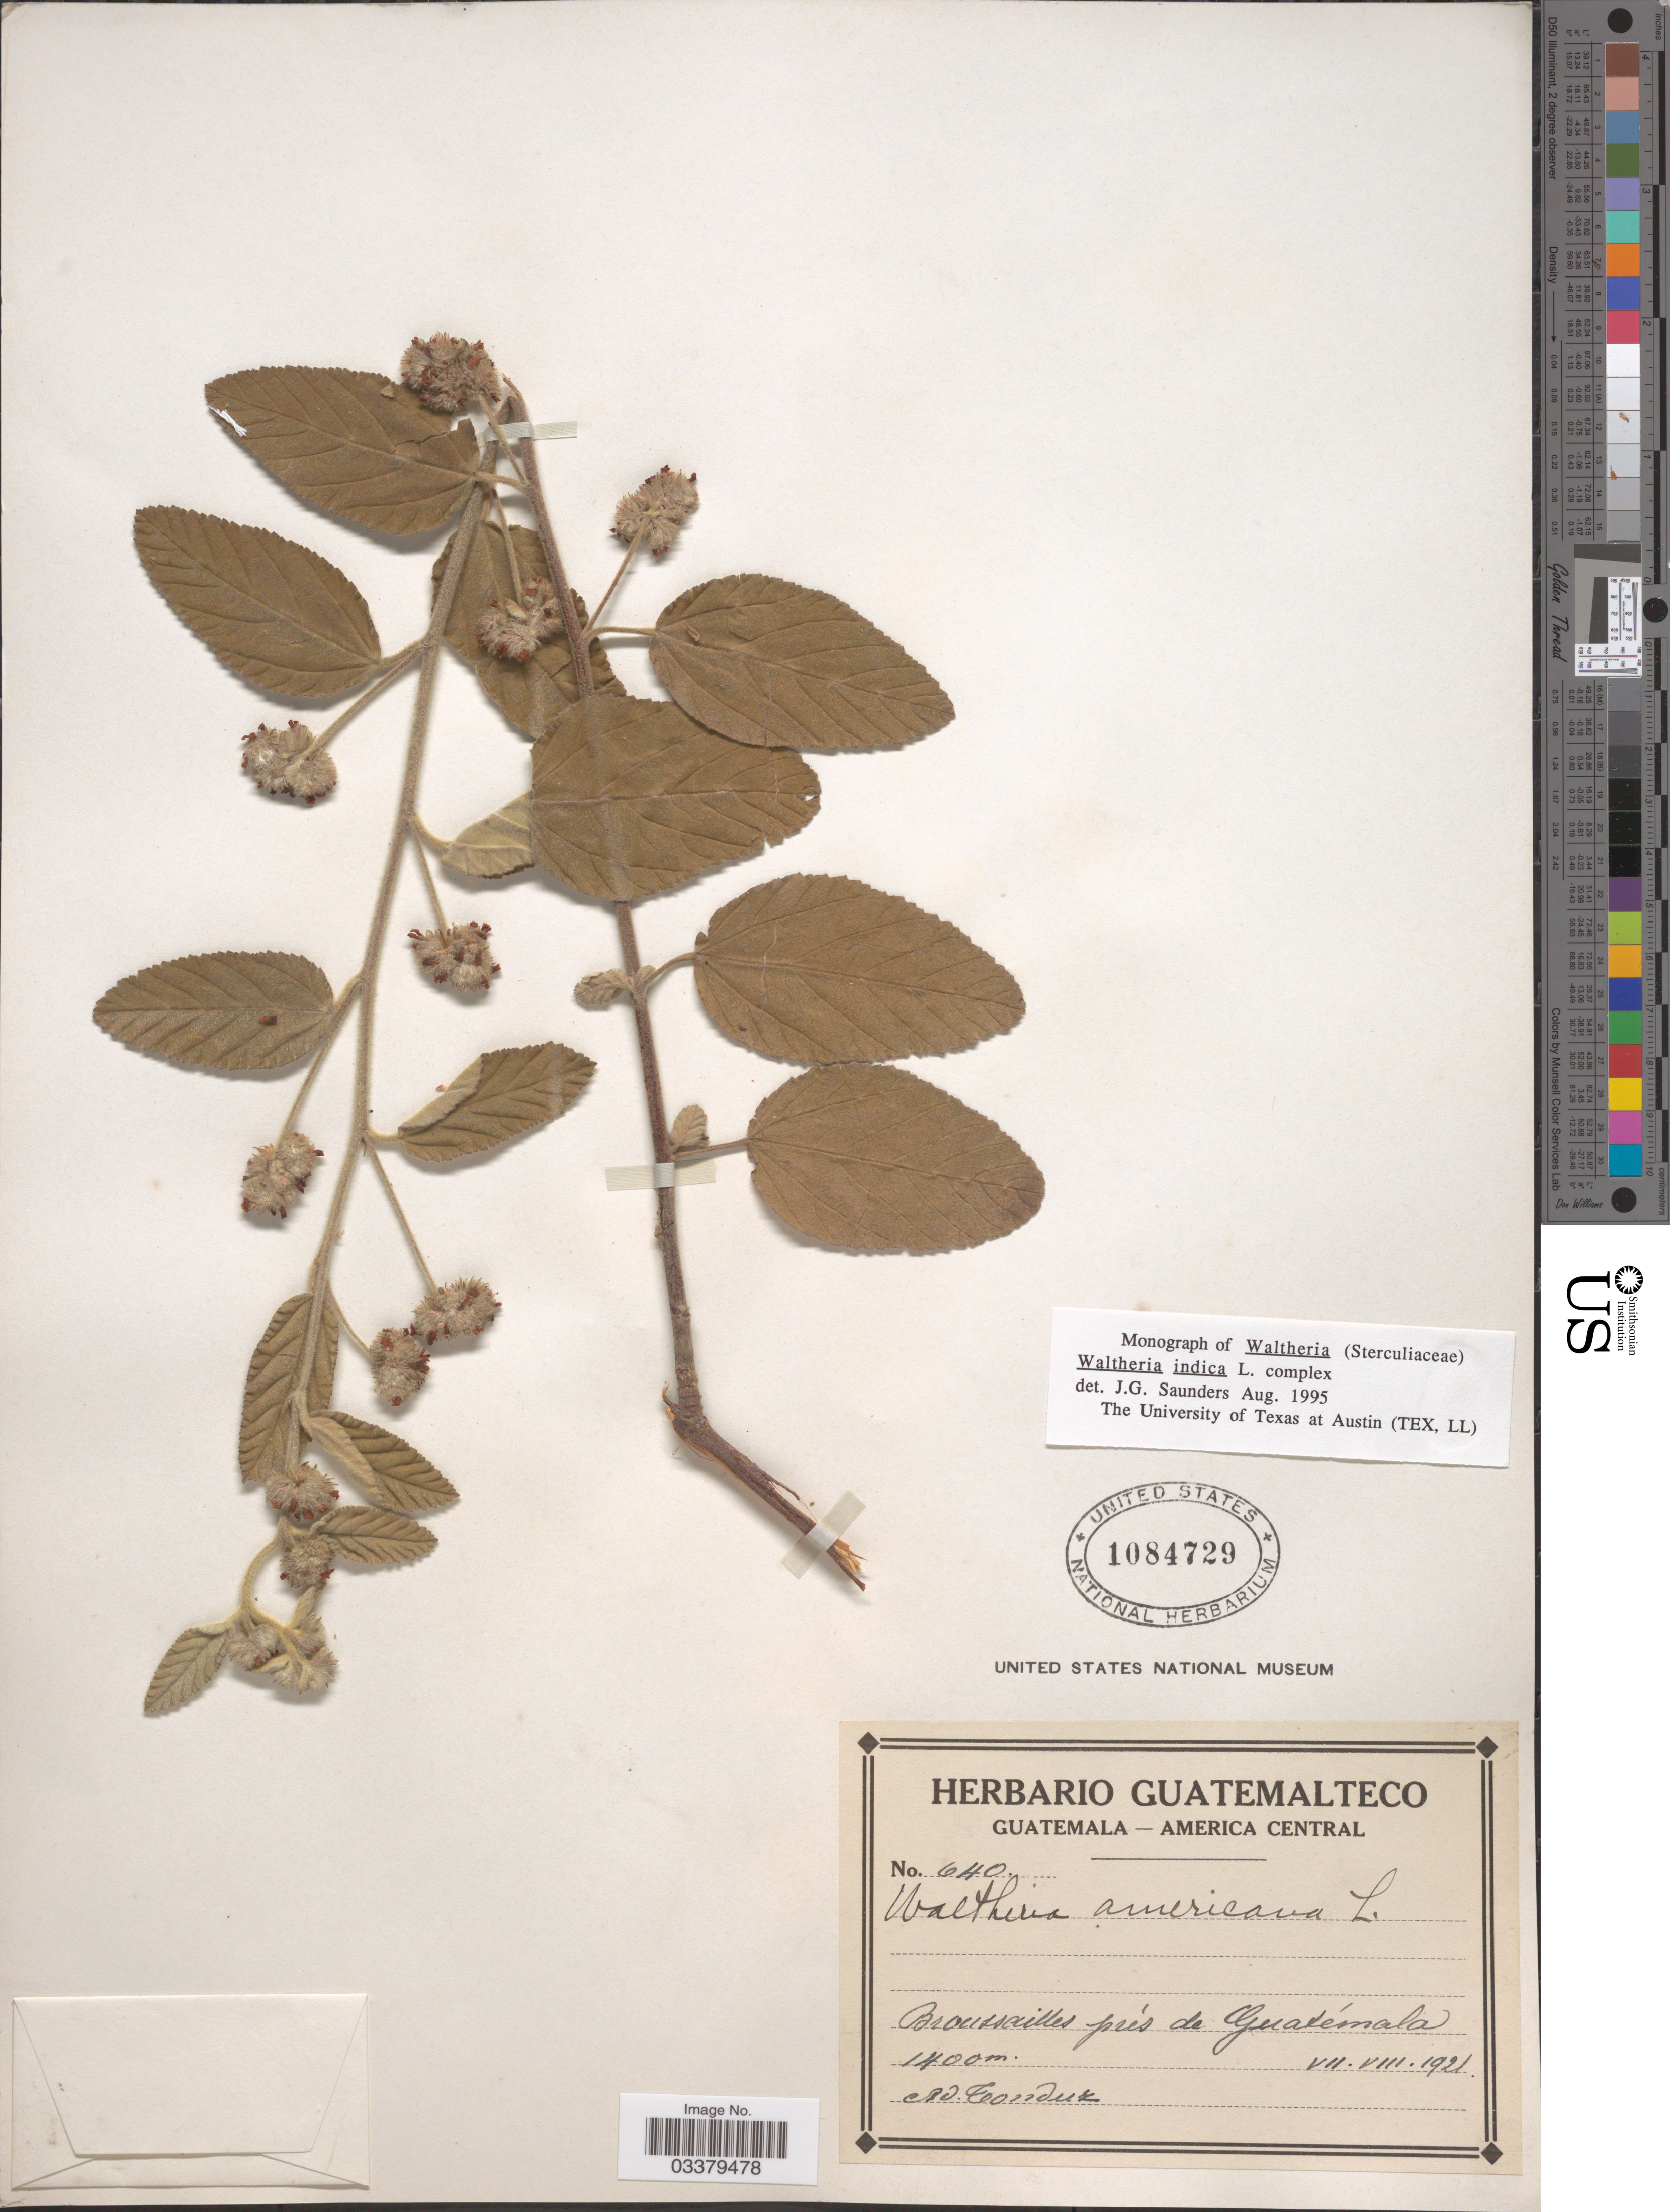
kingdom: Plantae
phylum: Tracheophyta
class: Magnoliopsida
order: Malvales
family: Malvaceae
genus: Waltheria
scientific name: Waltheria indica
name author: L.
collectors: A. Tonduz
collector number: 640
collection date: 1921-07/1921-08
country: Guatemala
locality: Broussailles prés de Guatémala.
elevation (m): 1400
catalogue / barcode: US 1084729